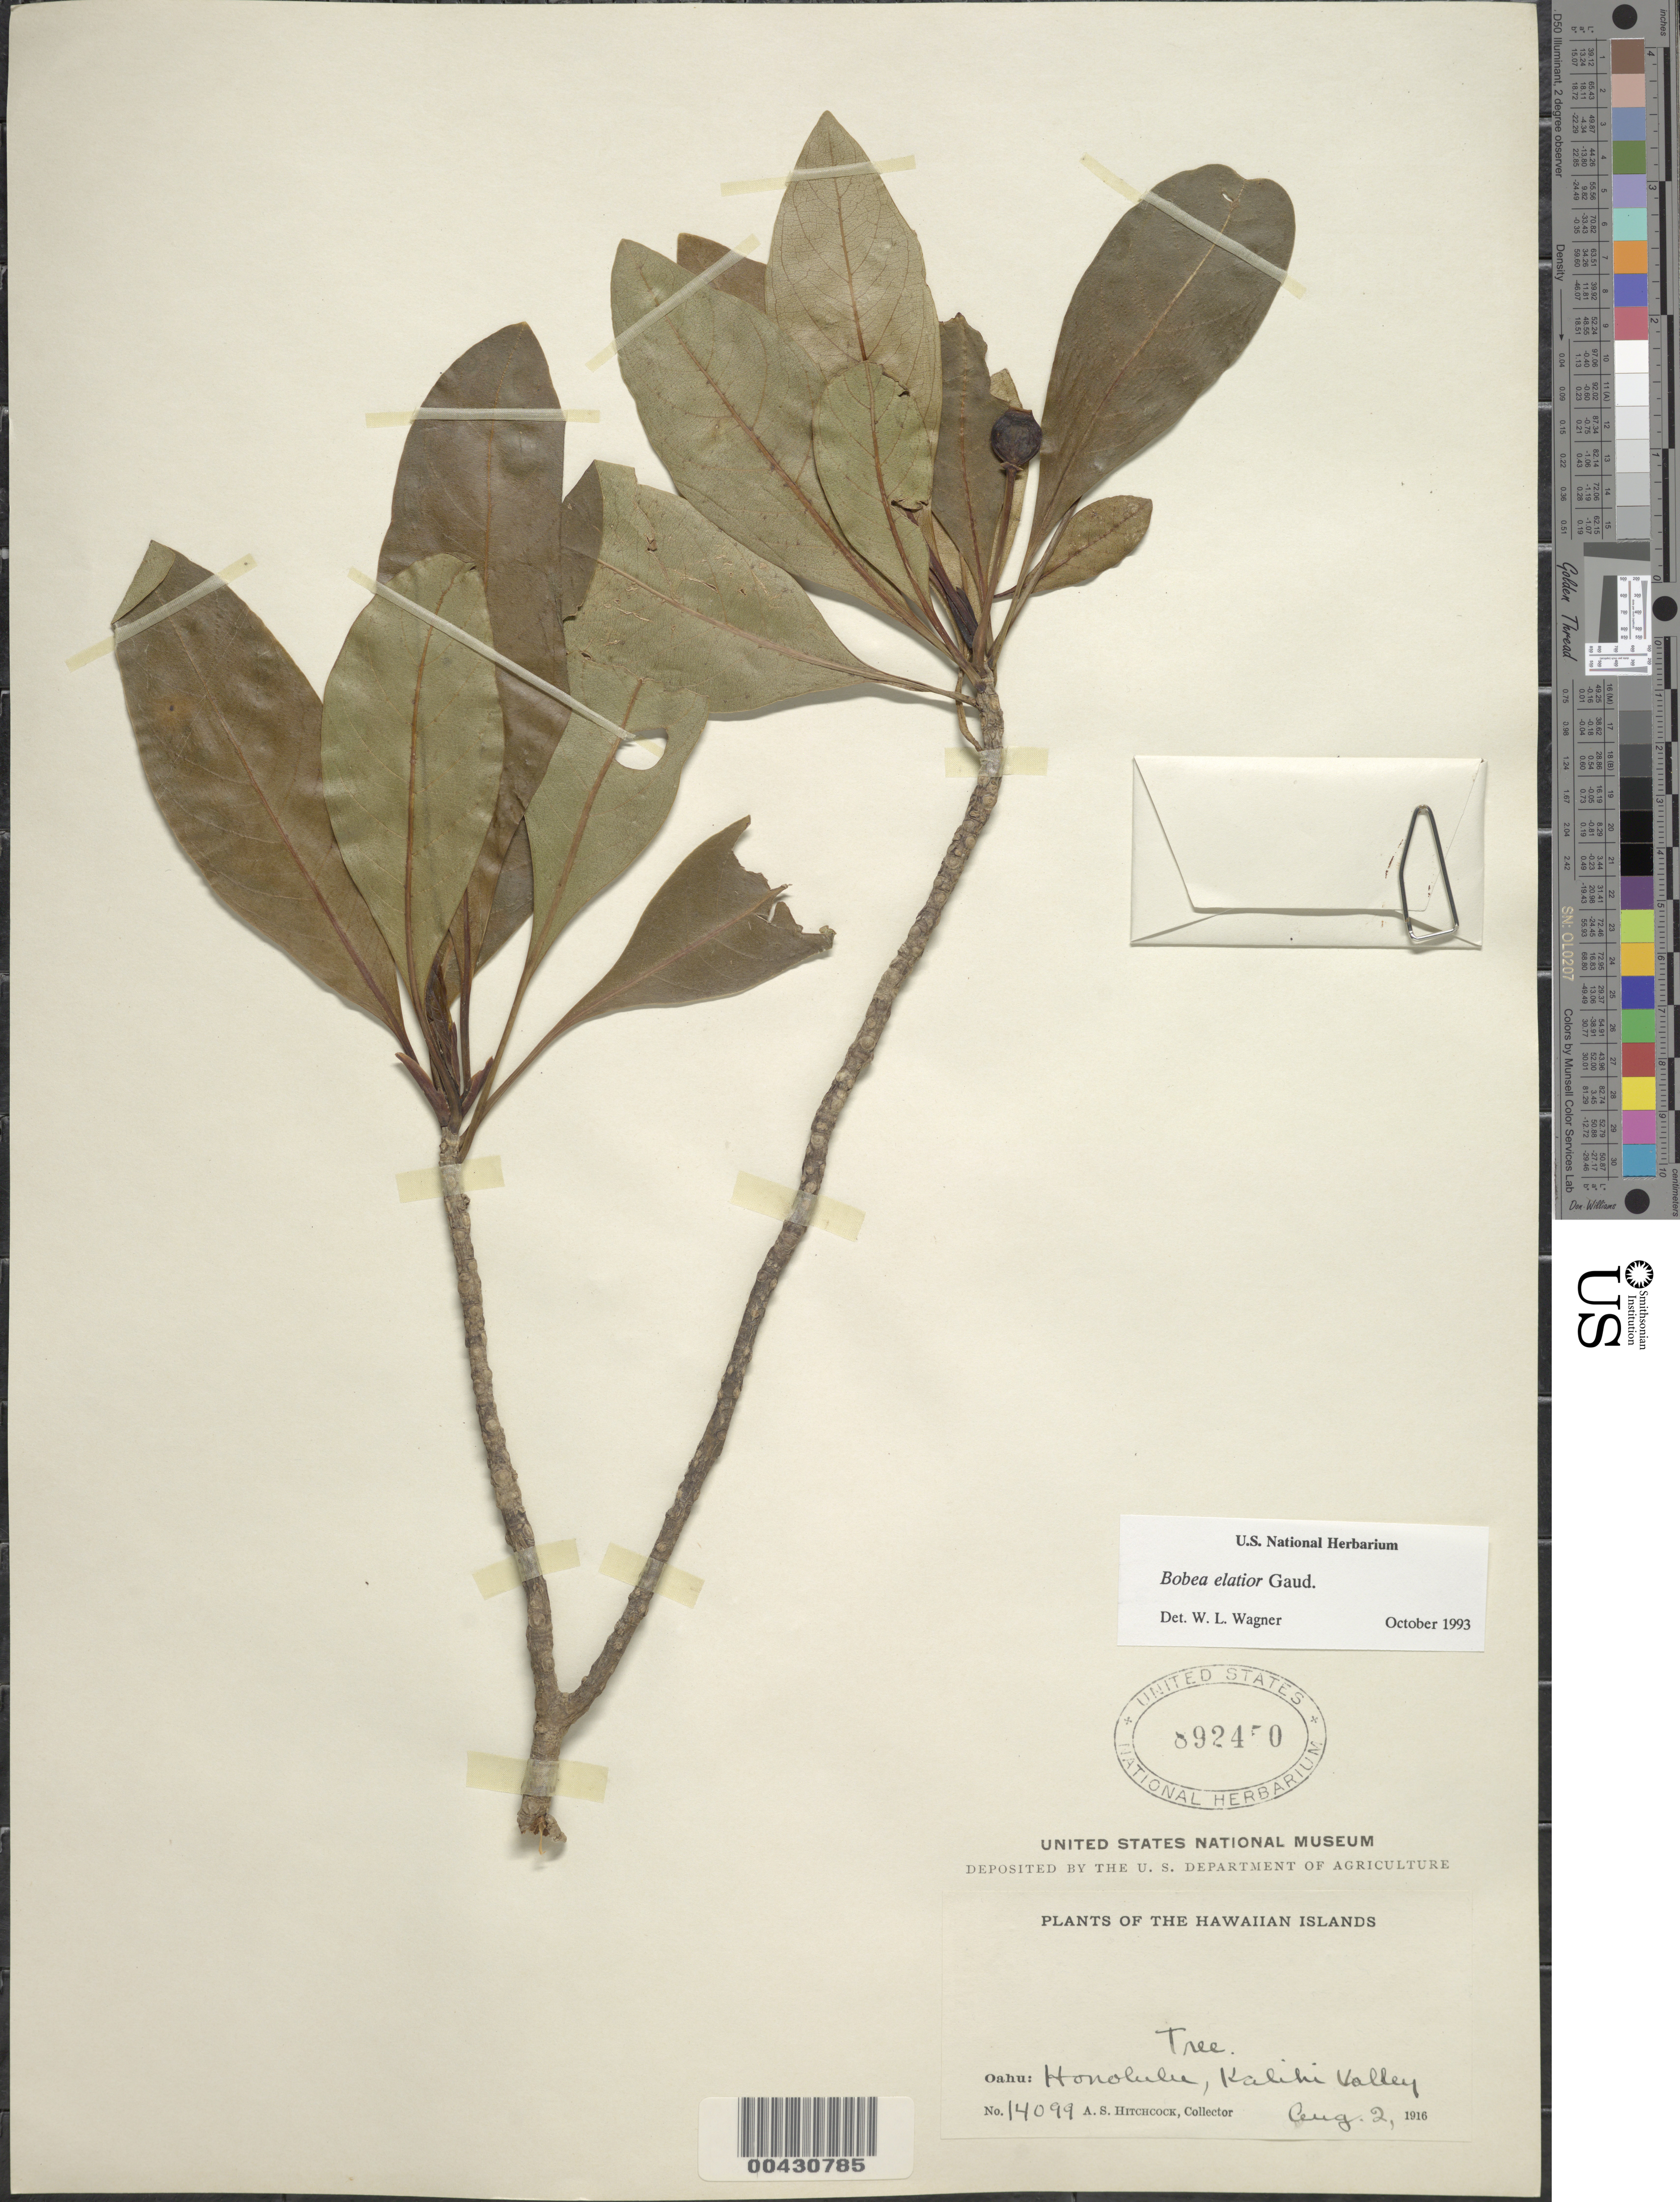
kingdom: Plantae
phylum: Tracheophyta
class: Magnoliopsida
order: Gentianales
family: Rubiaceae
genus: Bobea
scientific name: Bobea elatior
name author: Gaudich.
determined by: Wagner, W. L., (BOT), Smithsonian Institution - National Museum of Natural History (UNITED STATES)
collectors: A. S. Hitchcock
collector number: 14099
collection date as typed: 2 Aug 1916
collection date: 1916-08-02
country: United States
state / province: Hawaii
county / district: Honolulu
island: Oahu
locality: Honolulu, Kalihi Valley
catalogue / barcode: US 892450